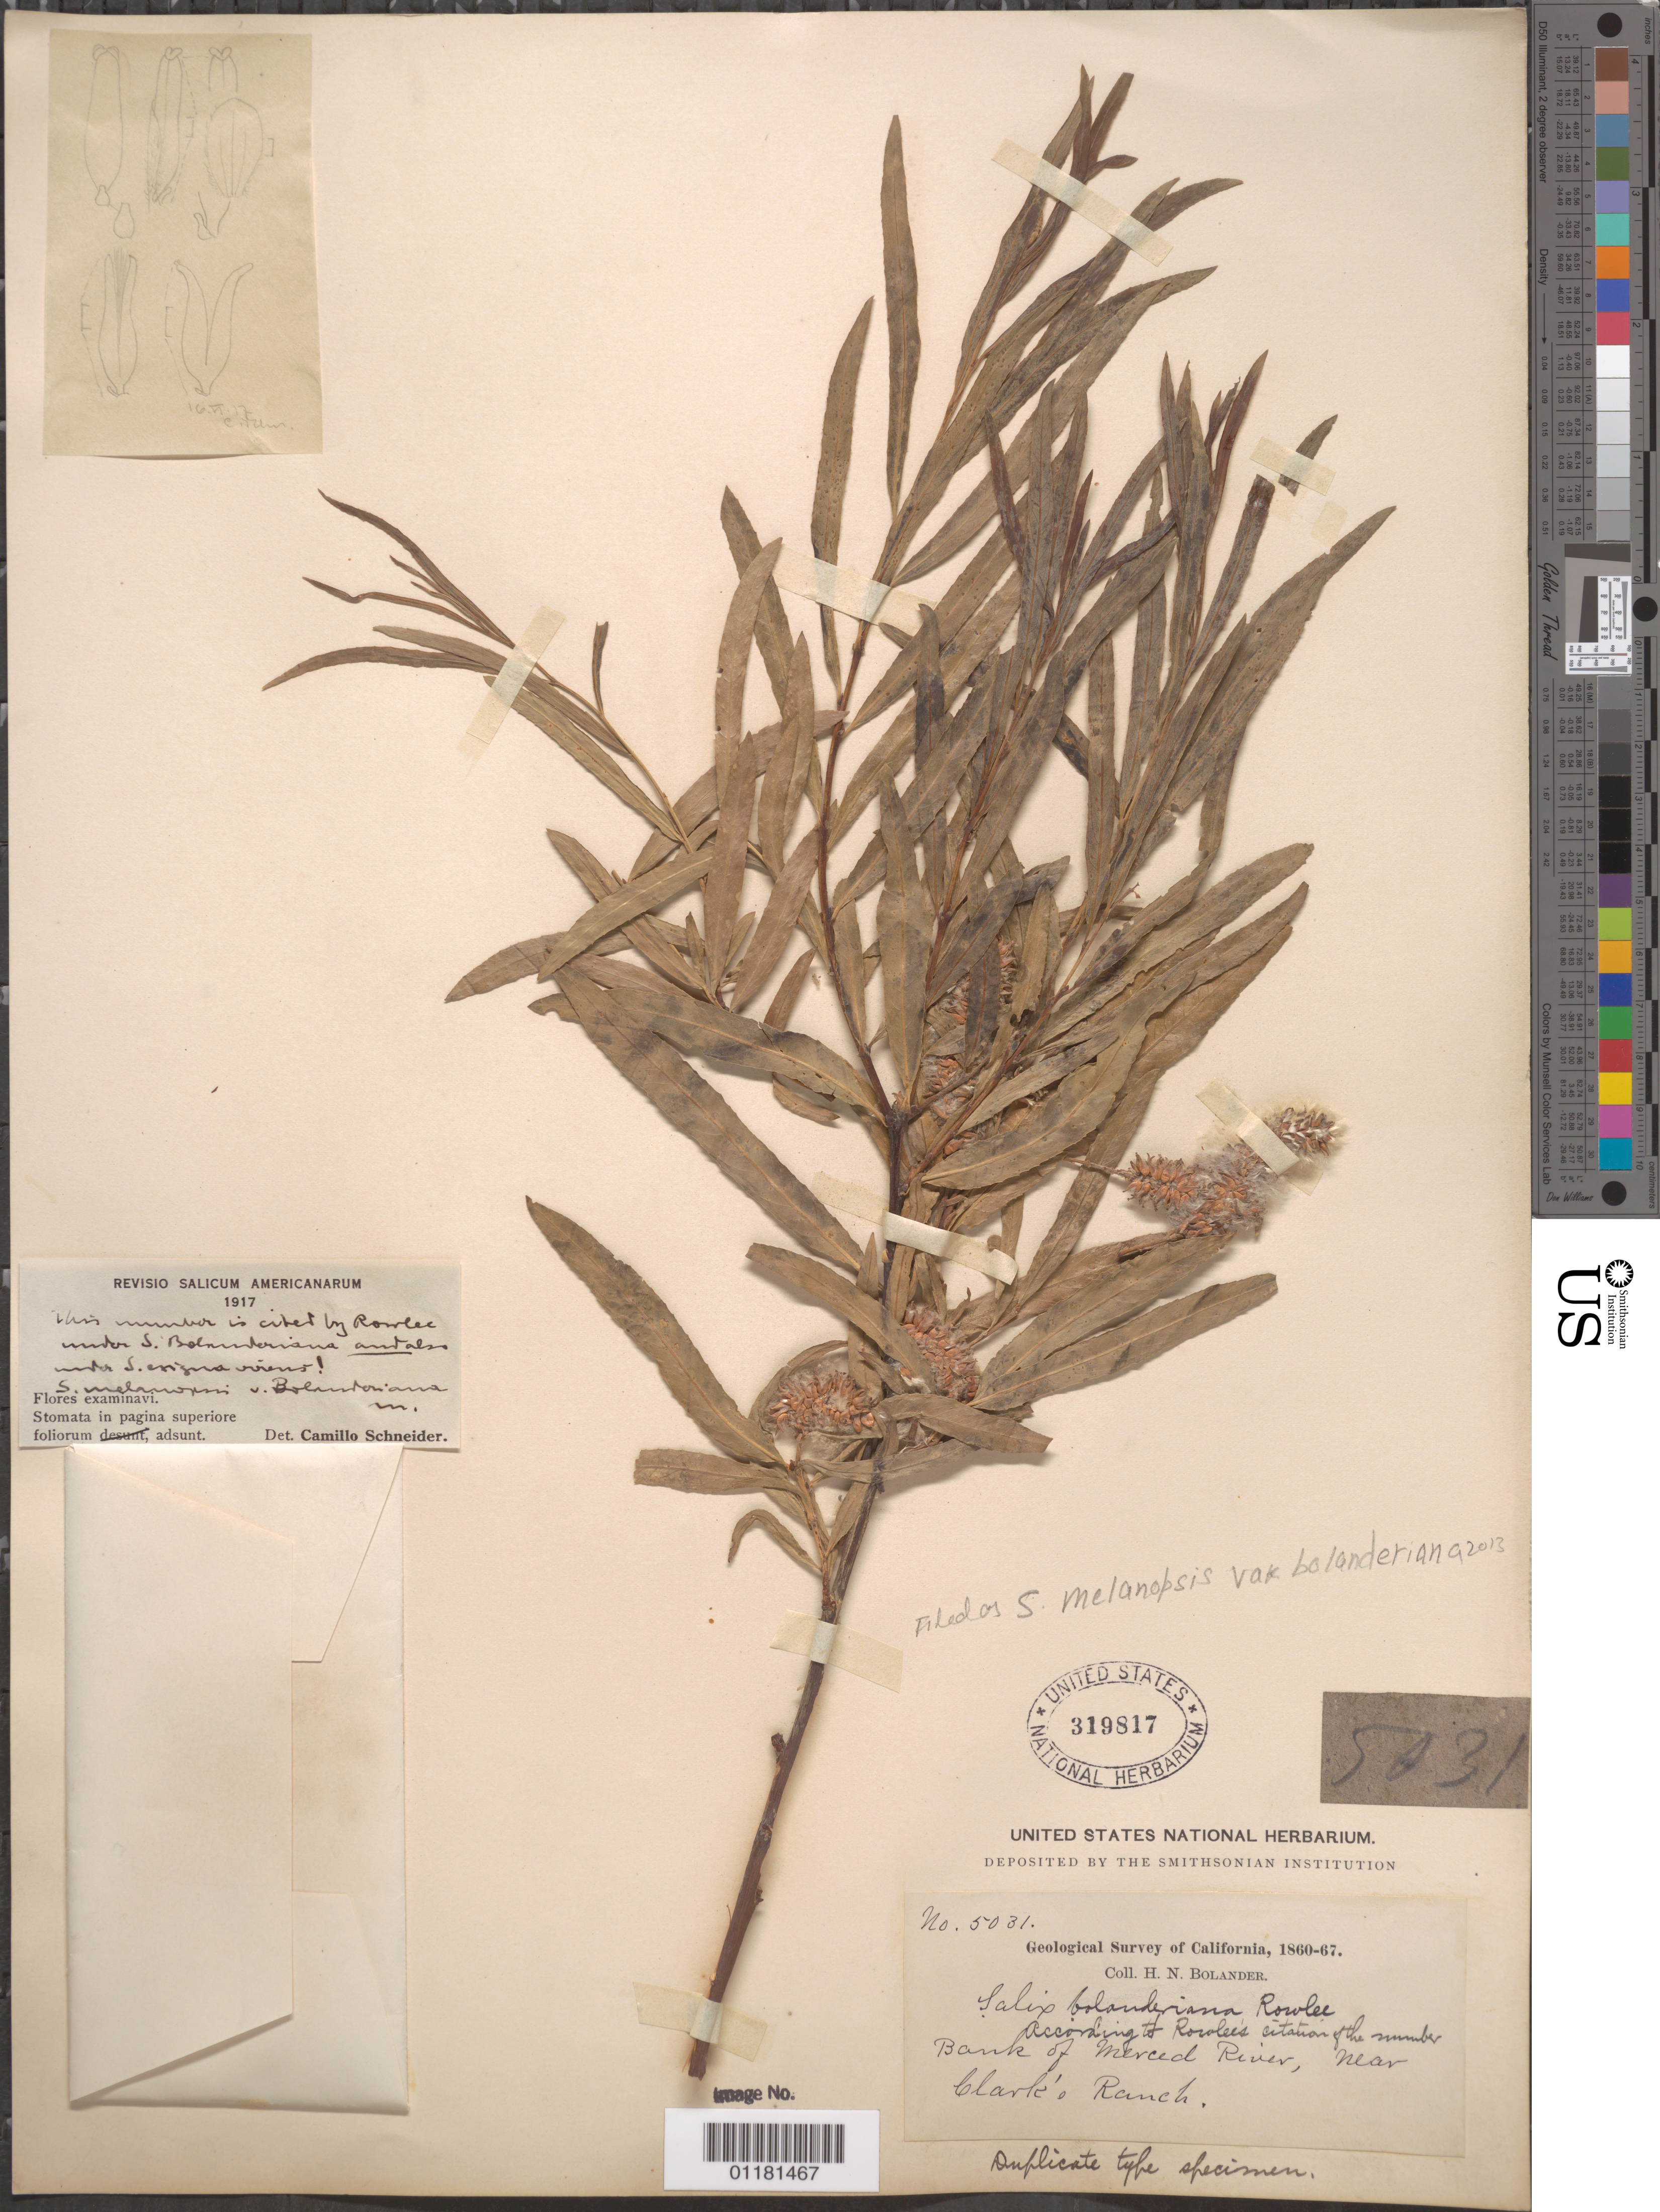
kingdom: Plantae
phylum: Tracheophyta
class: Magnoliopsida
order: Malpighiales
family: Salicaceae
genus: Salix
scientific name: Salix melanopsis var. bolanderiana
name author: (Rowlee) C.K. Schneid.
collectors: H. Bolander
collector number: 5031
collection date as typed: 1860 to -- --- 1867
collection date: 1860/1867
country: United States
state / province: California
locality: Bank of Mercel River, near Clark's Ranch.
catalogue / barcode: US 319817